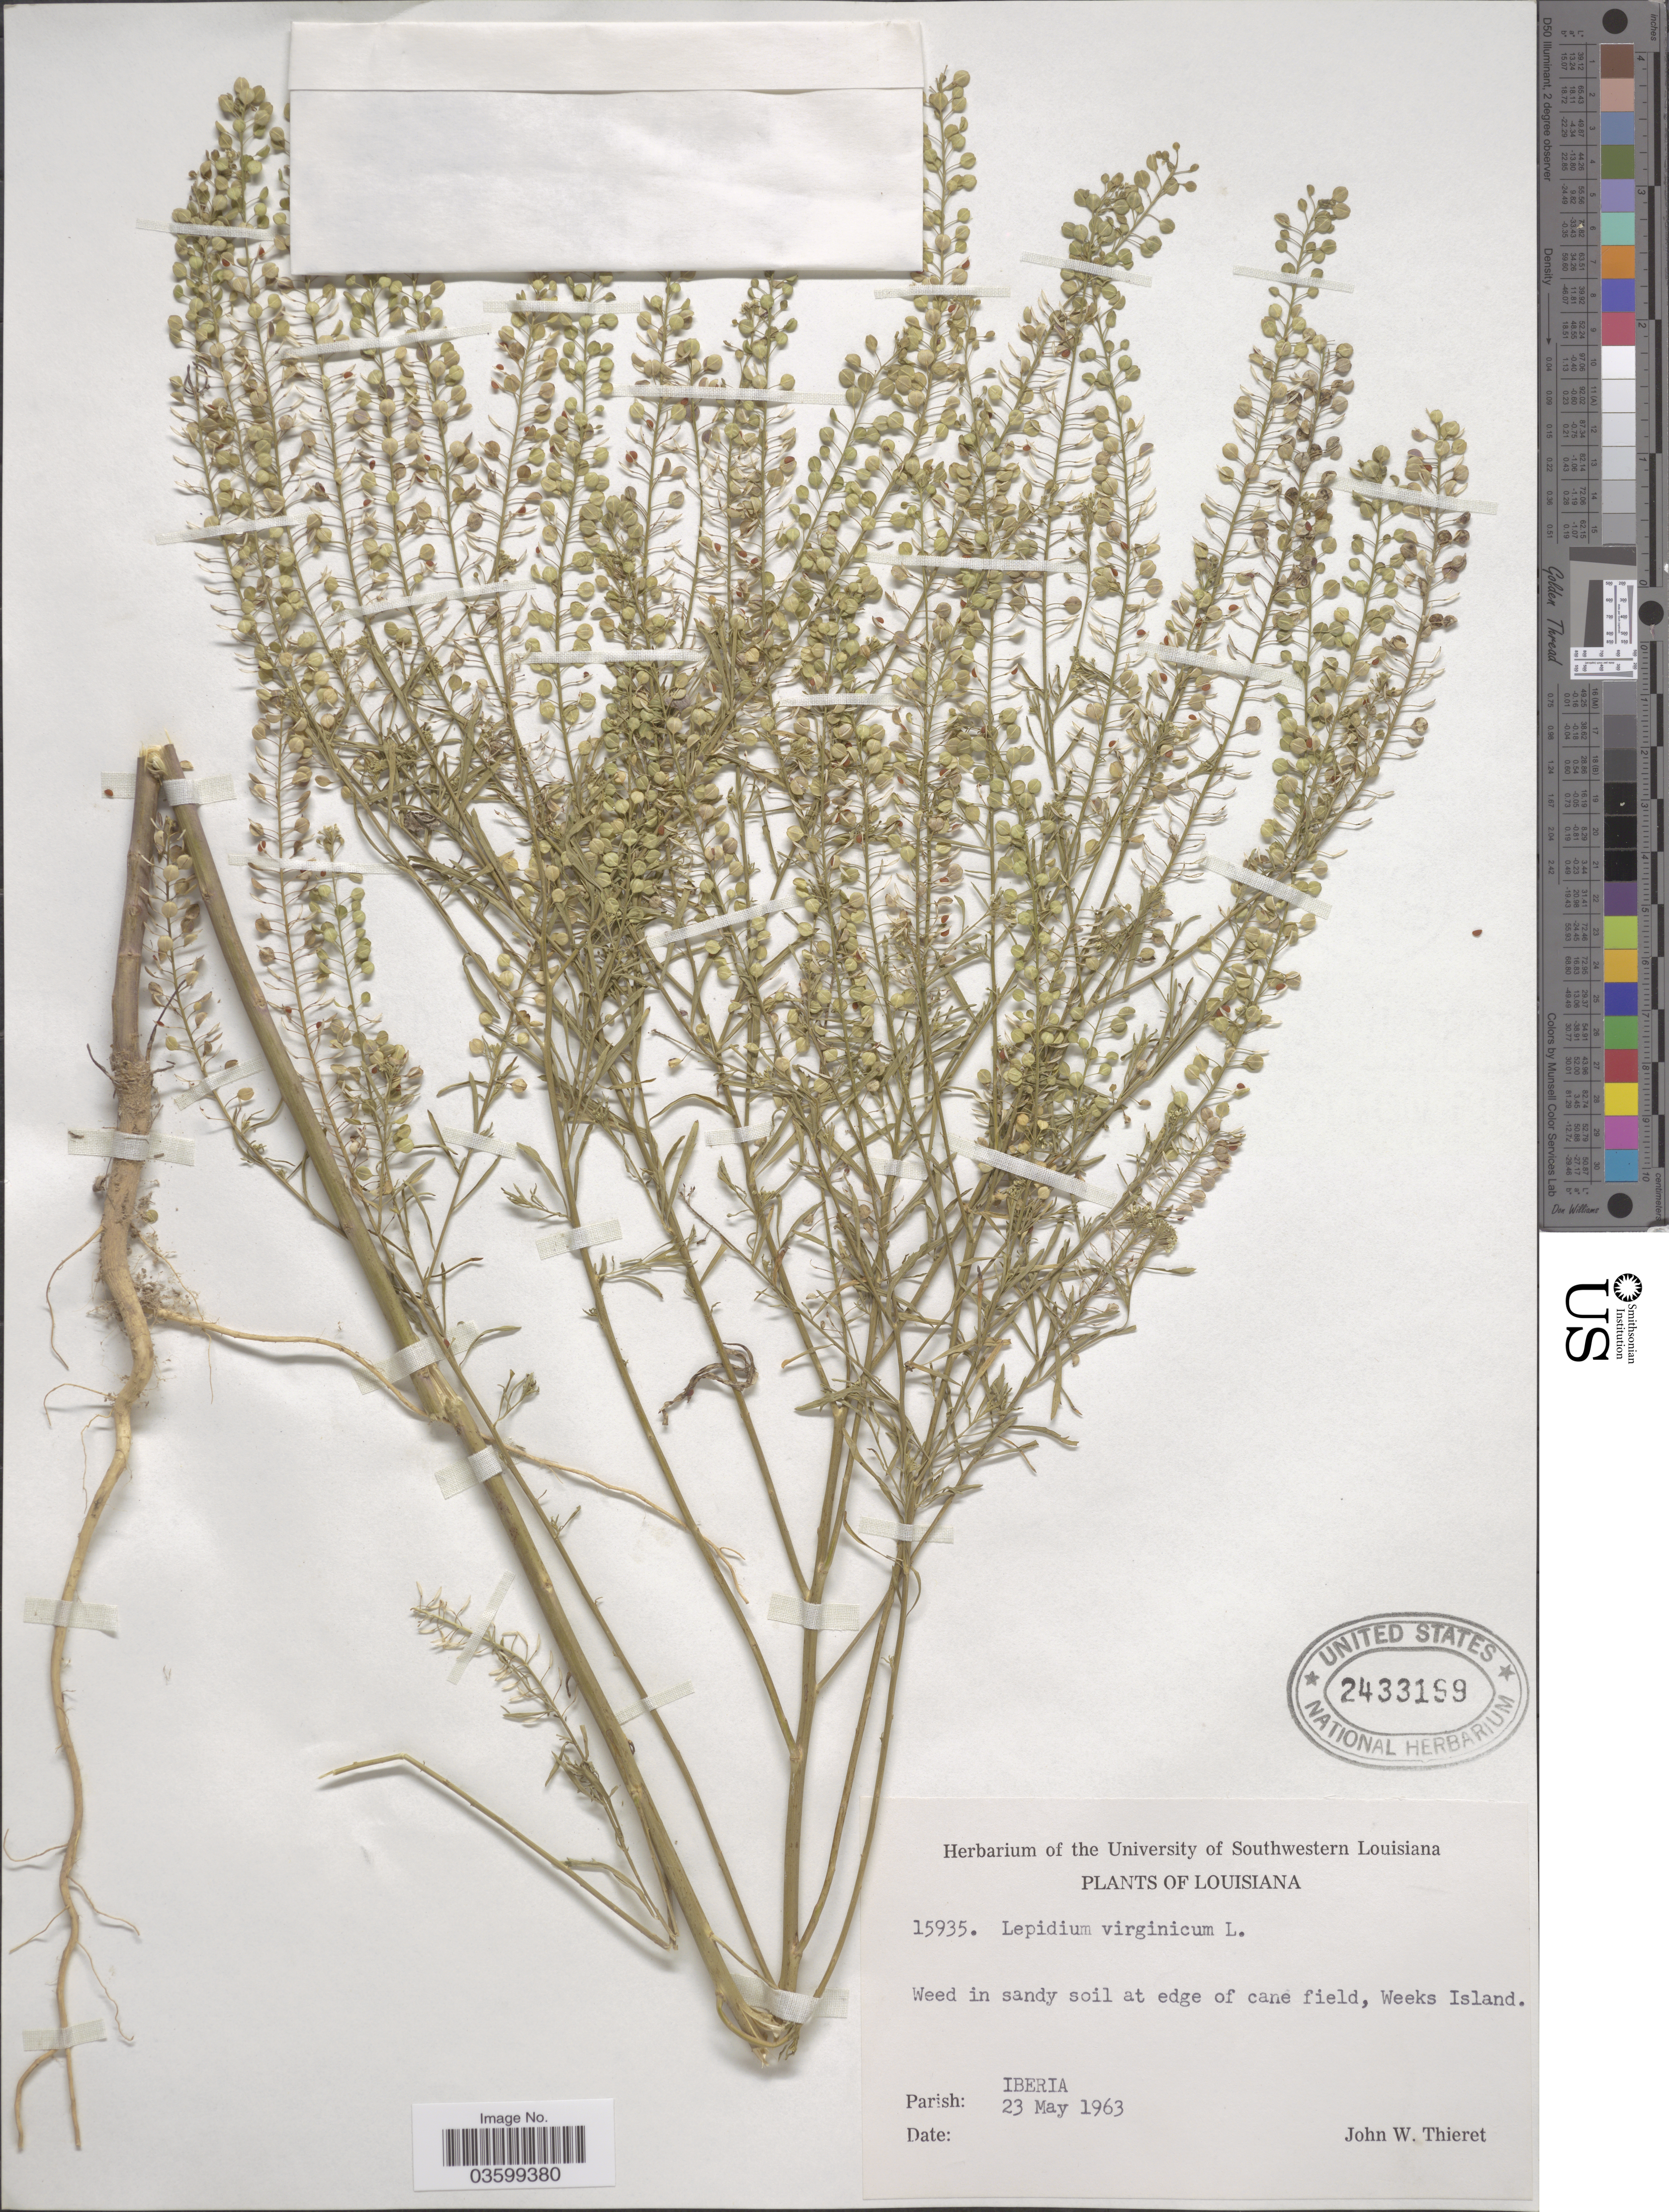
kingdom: Plantae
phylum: Tracheophyta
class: Magnoliopsida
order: Brassicales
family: Brassicaceae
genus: Lepidium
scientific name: Lepidium virginicum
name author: L.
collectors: J. W. Thieret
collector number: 15935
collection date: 1963-05-23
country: United States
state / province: Louisiana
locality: Weeks Island. Parish: Iberia.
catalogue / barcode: US 2433199